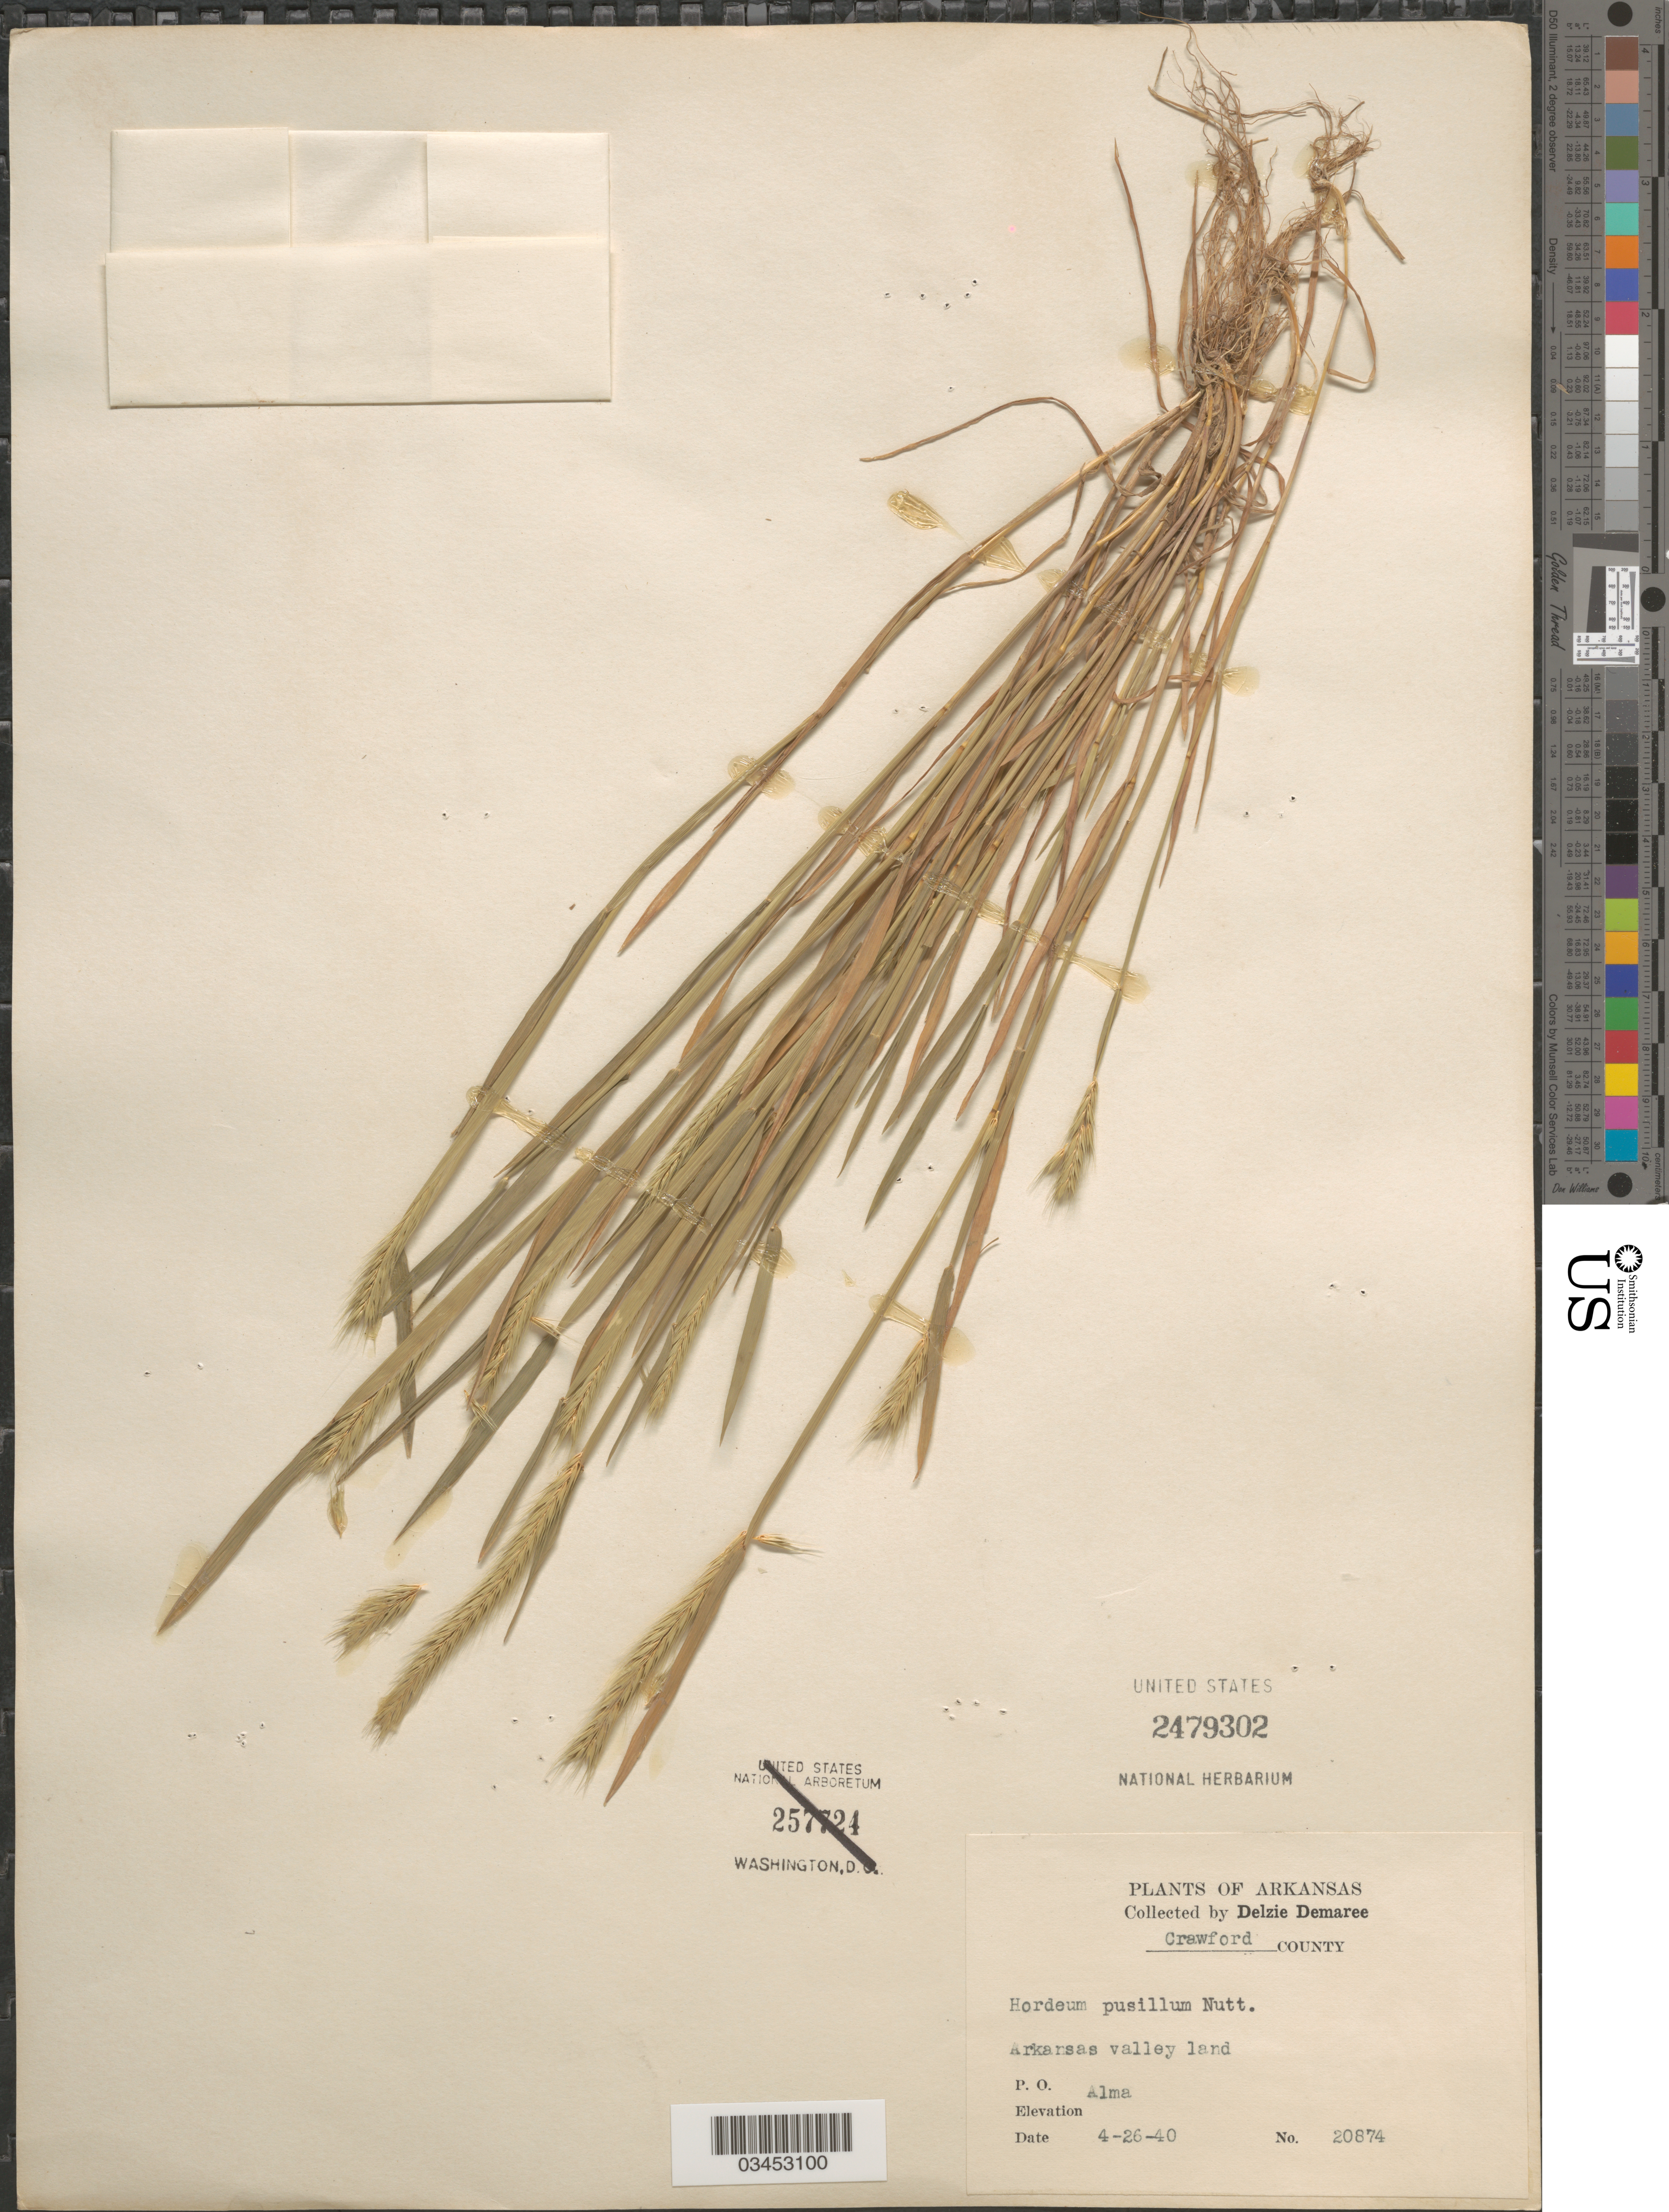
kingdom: Plantae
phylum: Tracheophyta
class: Liliopsida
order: Poales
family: Poaceae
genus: Hordeum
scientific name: Hordeum pusillum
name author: Nutt.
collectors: D. Demaree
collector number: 20874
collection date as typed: Transcribed d/m/y: 26/4/40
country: United States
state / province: Arkansas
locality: Crawford County. Arkansas valley land. P.O. Alma.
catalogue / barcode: US 2479302